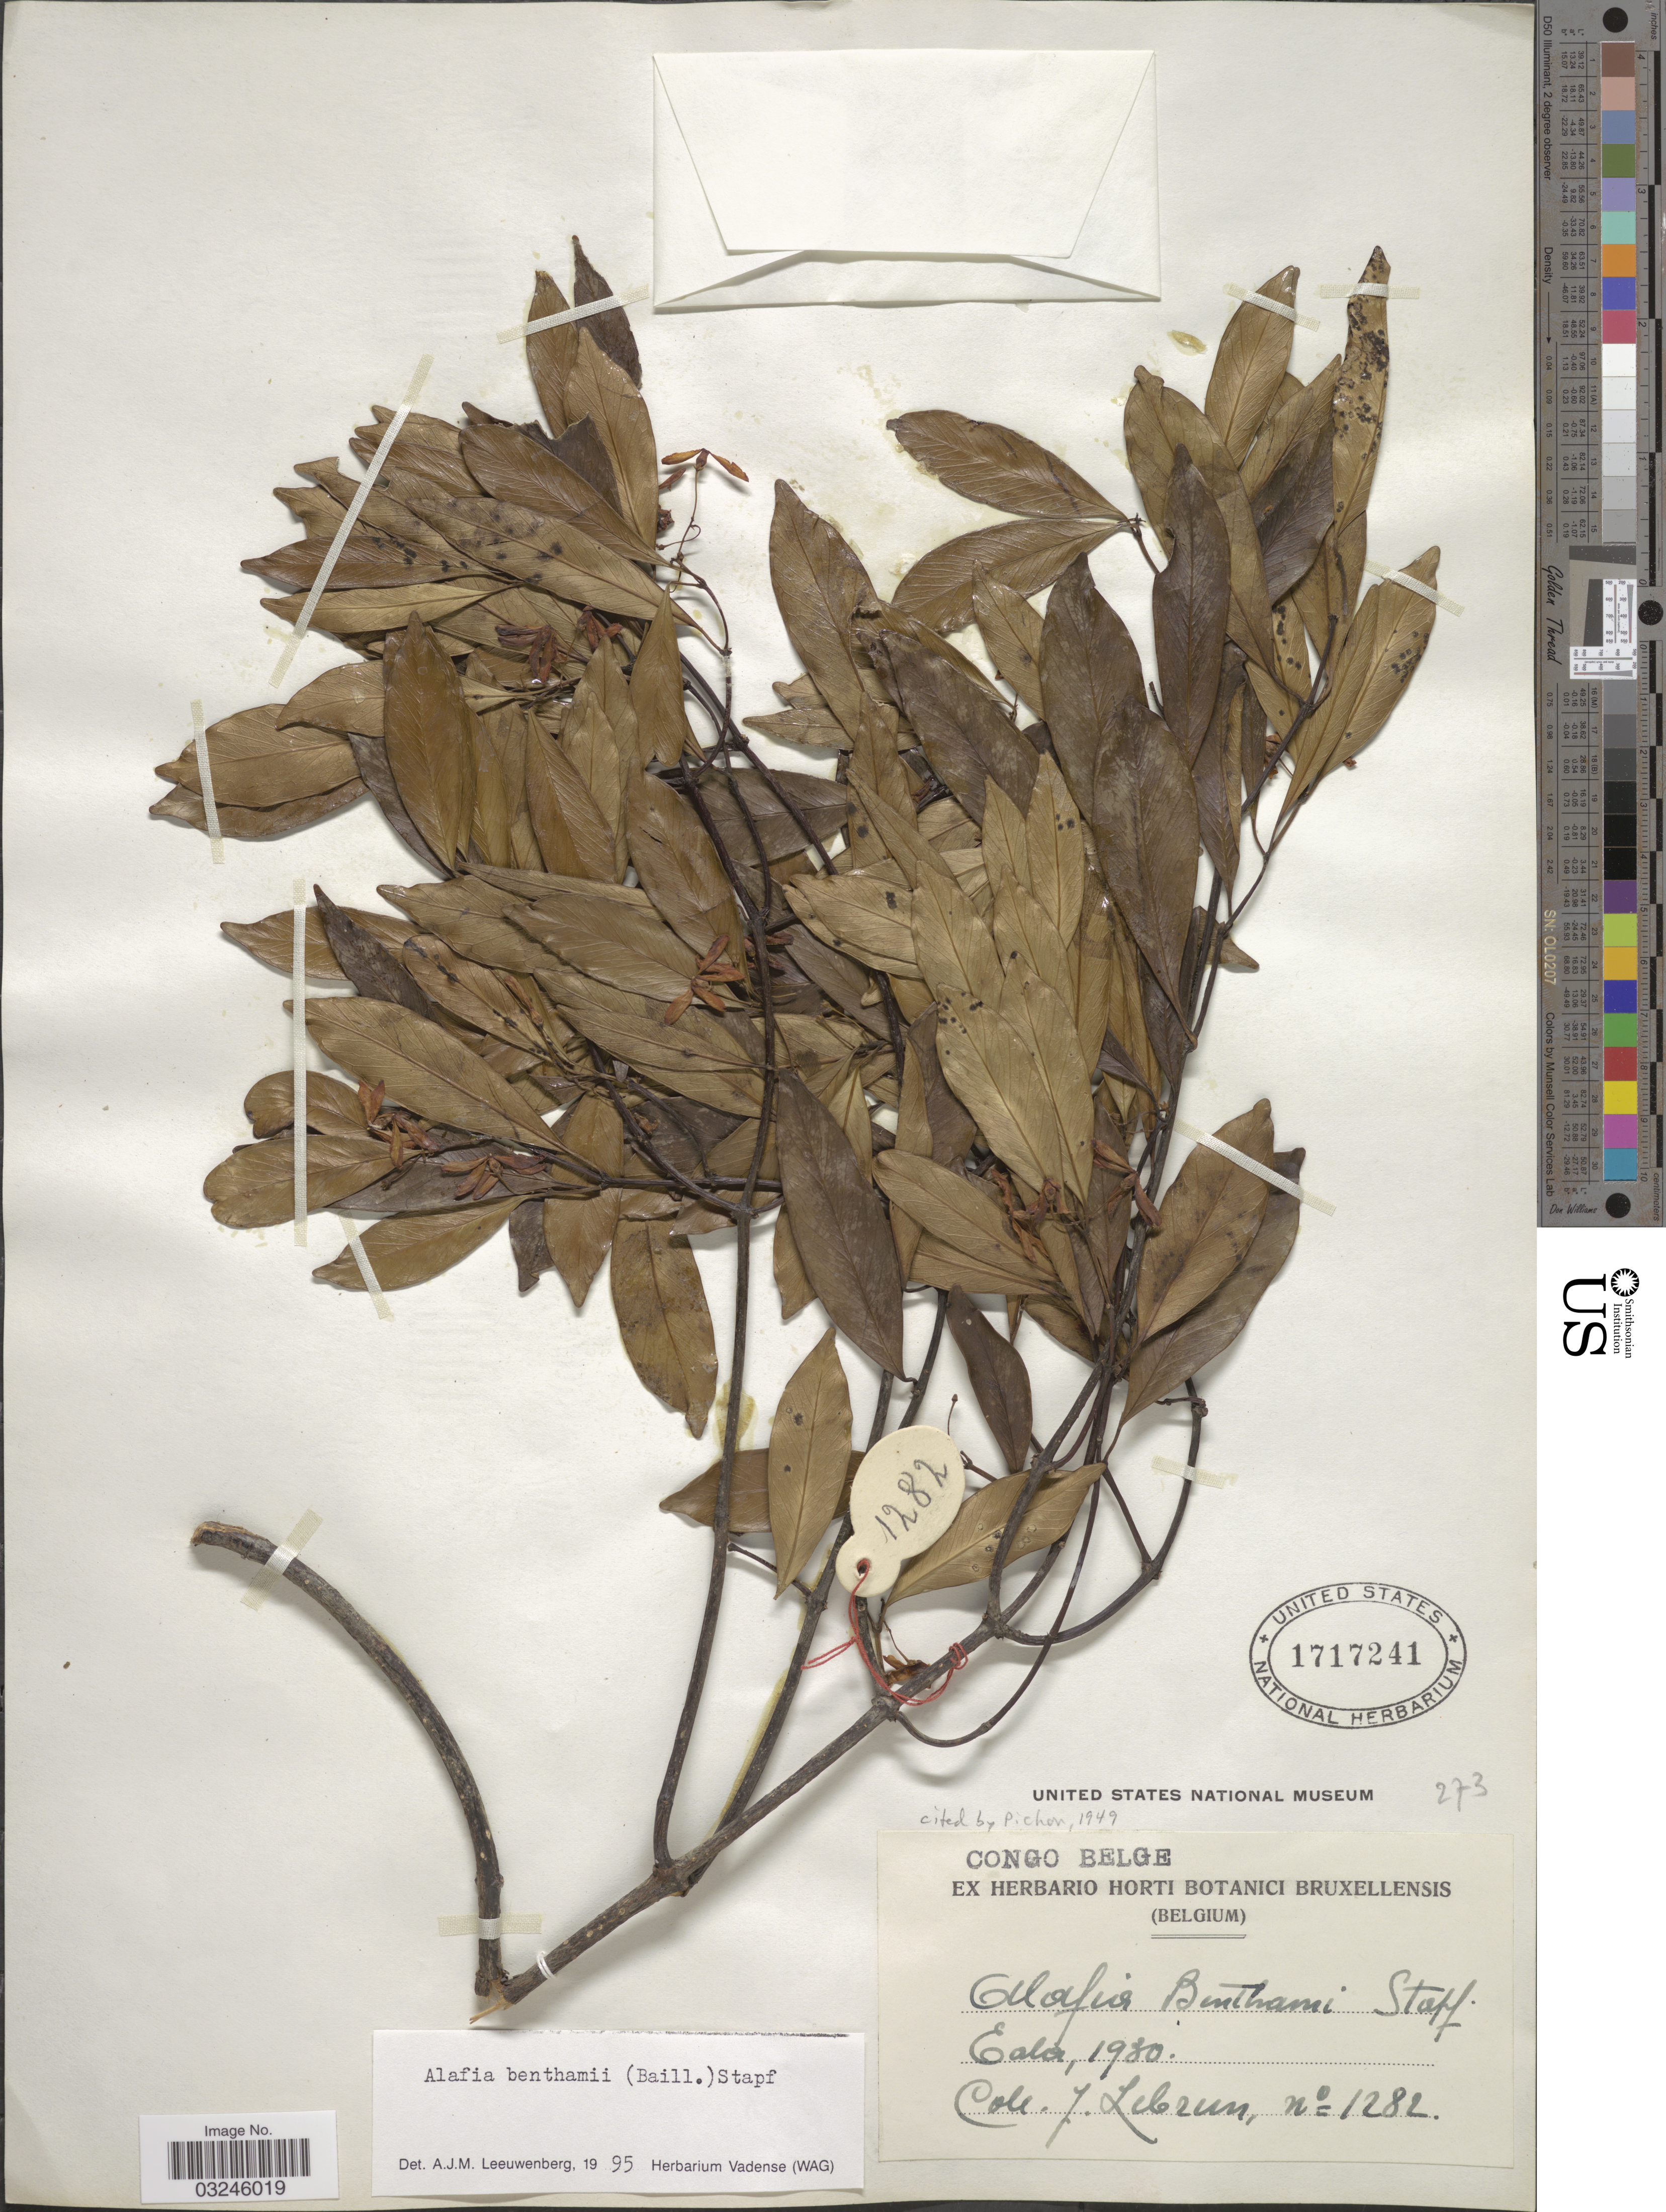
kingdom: Plantae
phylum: Tracheophyta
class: Magnoliopsida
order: Gentianales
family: Apocynaceae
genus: Alafia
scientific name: Alafia benthamii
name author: (Baill.) Stapf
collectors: J. A. Lebrun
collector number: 1282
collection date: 1930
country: Congo, Democratic Republic of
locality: Congo Belge, Eala.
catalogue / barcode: US 1717241